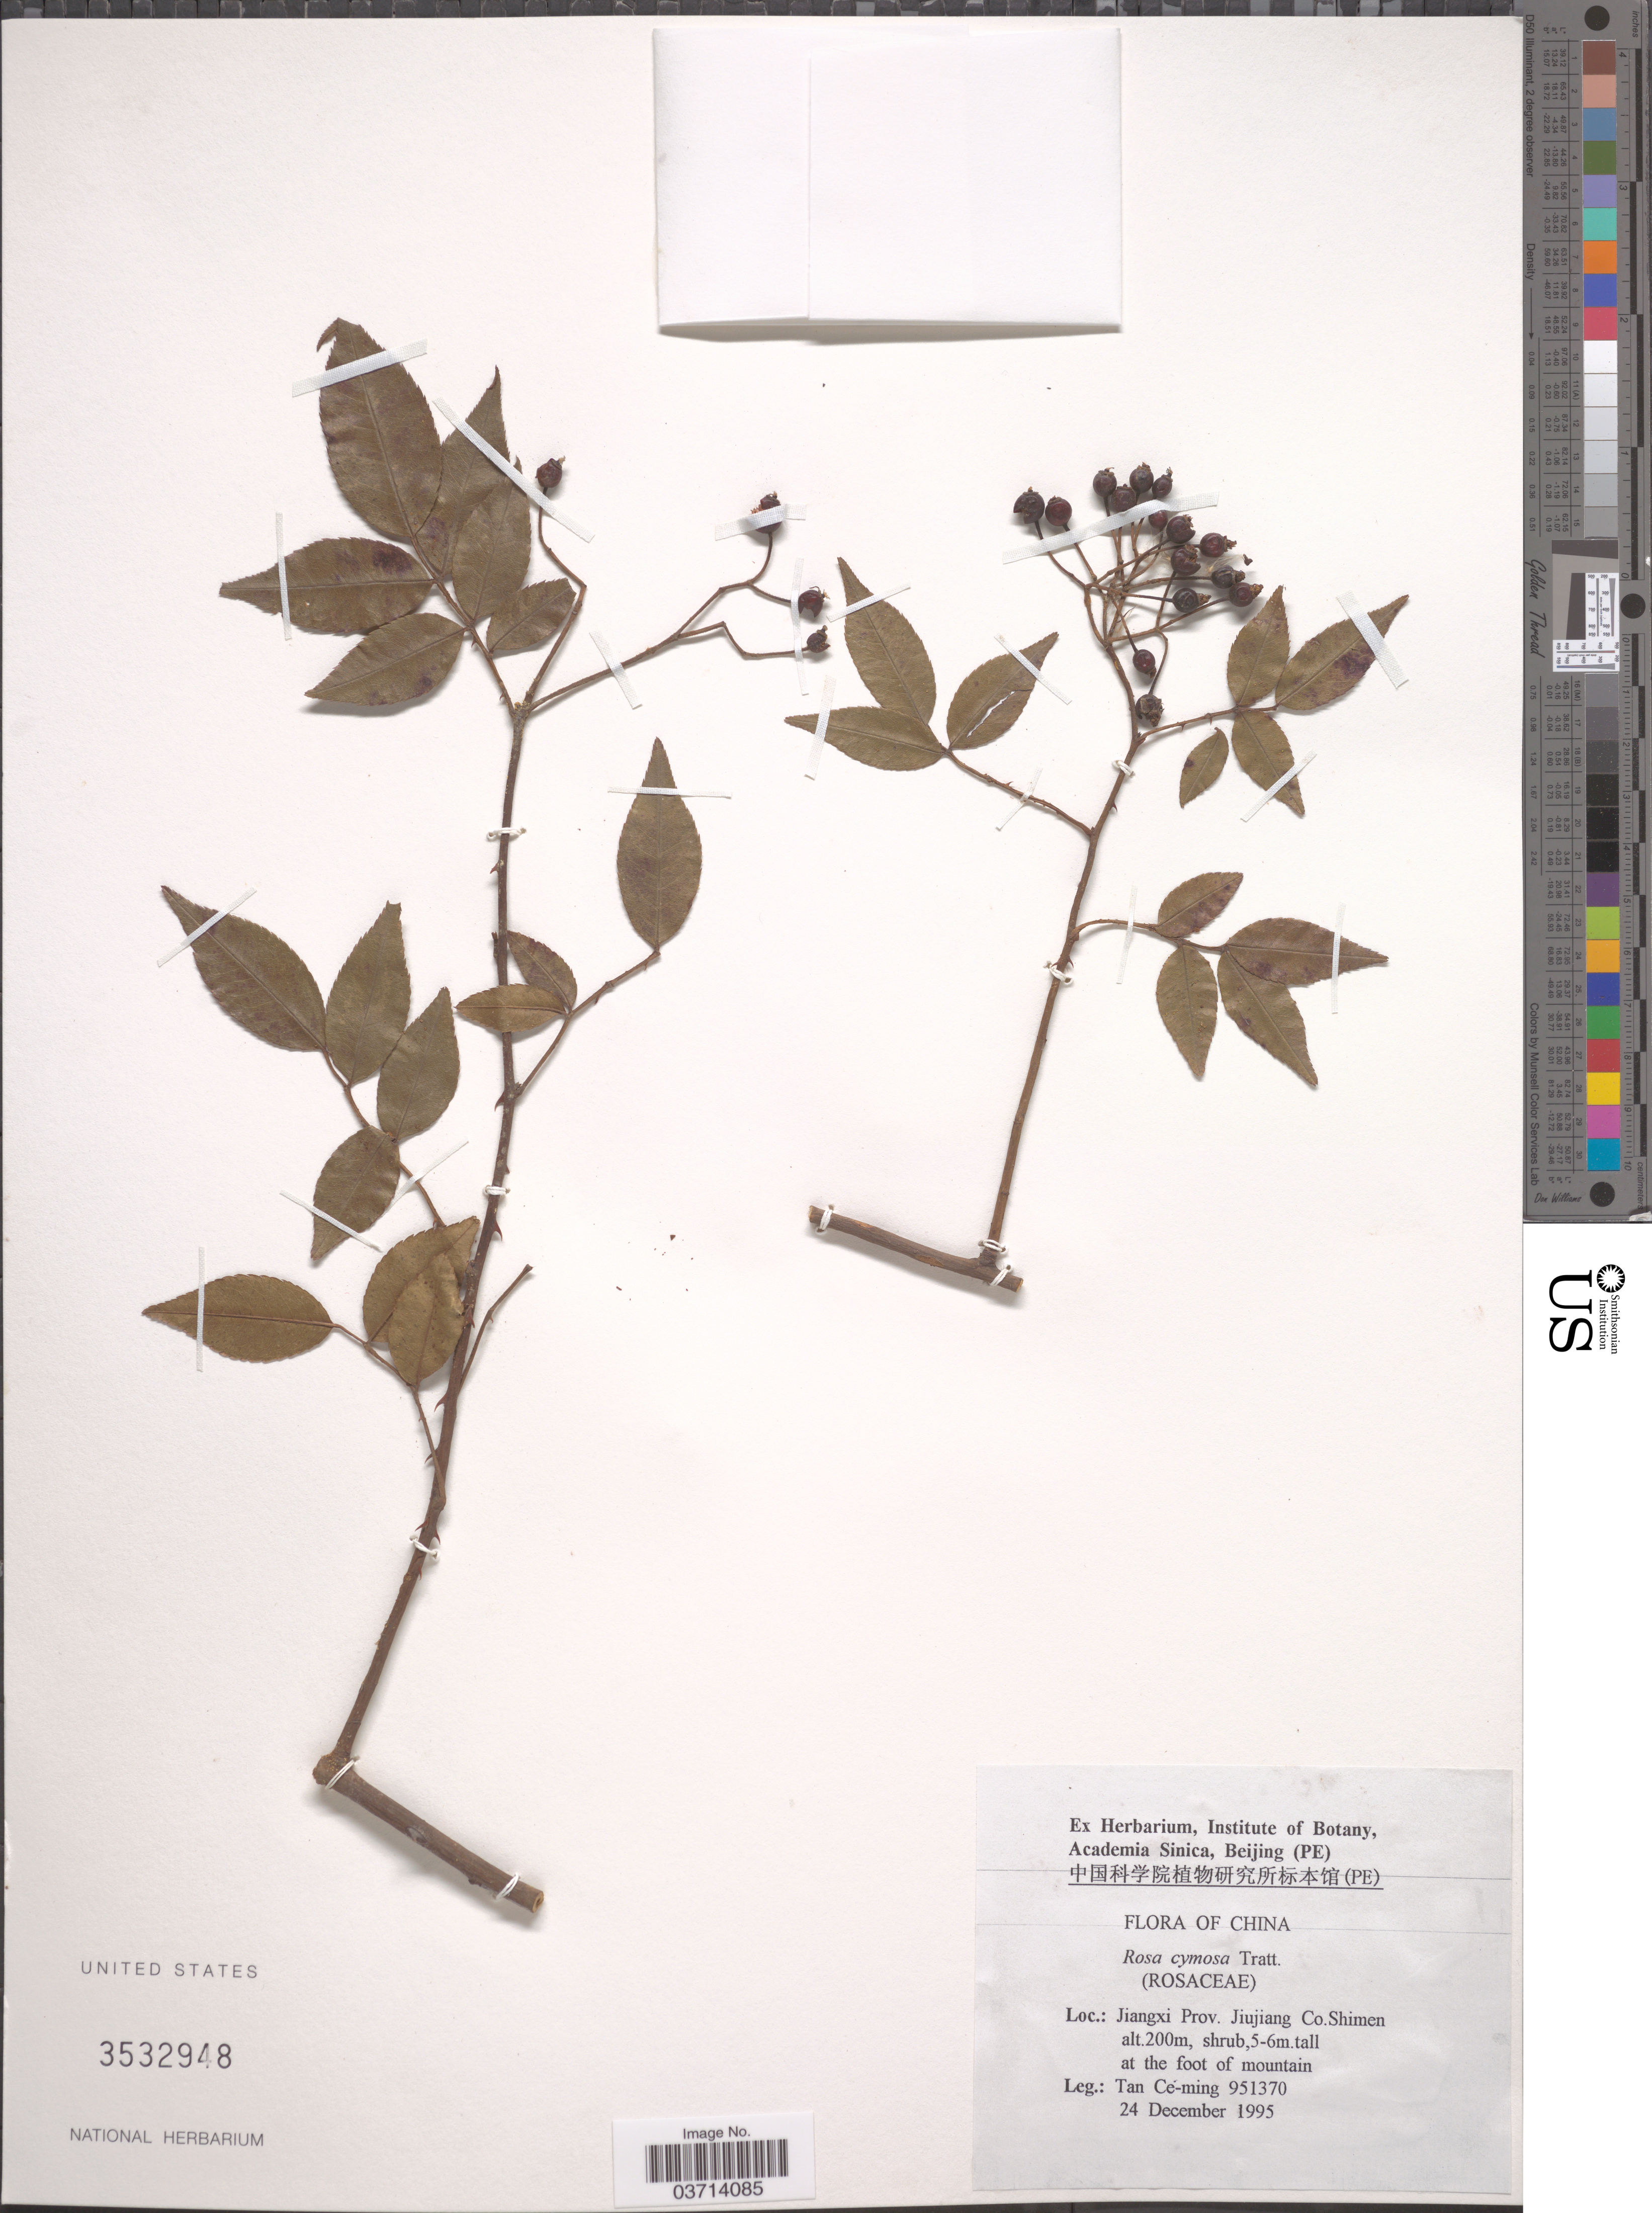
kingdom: Plantae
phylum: Tracheophyta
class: Magnoliopsida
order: Rosales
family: Rosaceae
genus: Rosa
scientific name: Rosa indica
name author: L.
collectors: T. Ce-ming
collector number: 951370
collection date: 1995-12-24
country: China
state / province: Jiangxi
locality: Jiujiang Co. Shimen.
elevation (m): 200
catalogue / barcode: US 3532948